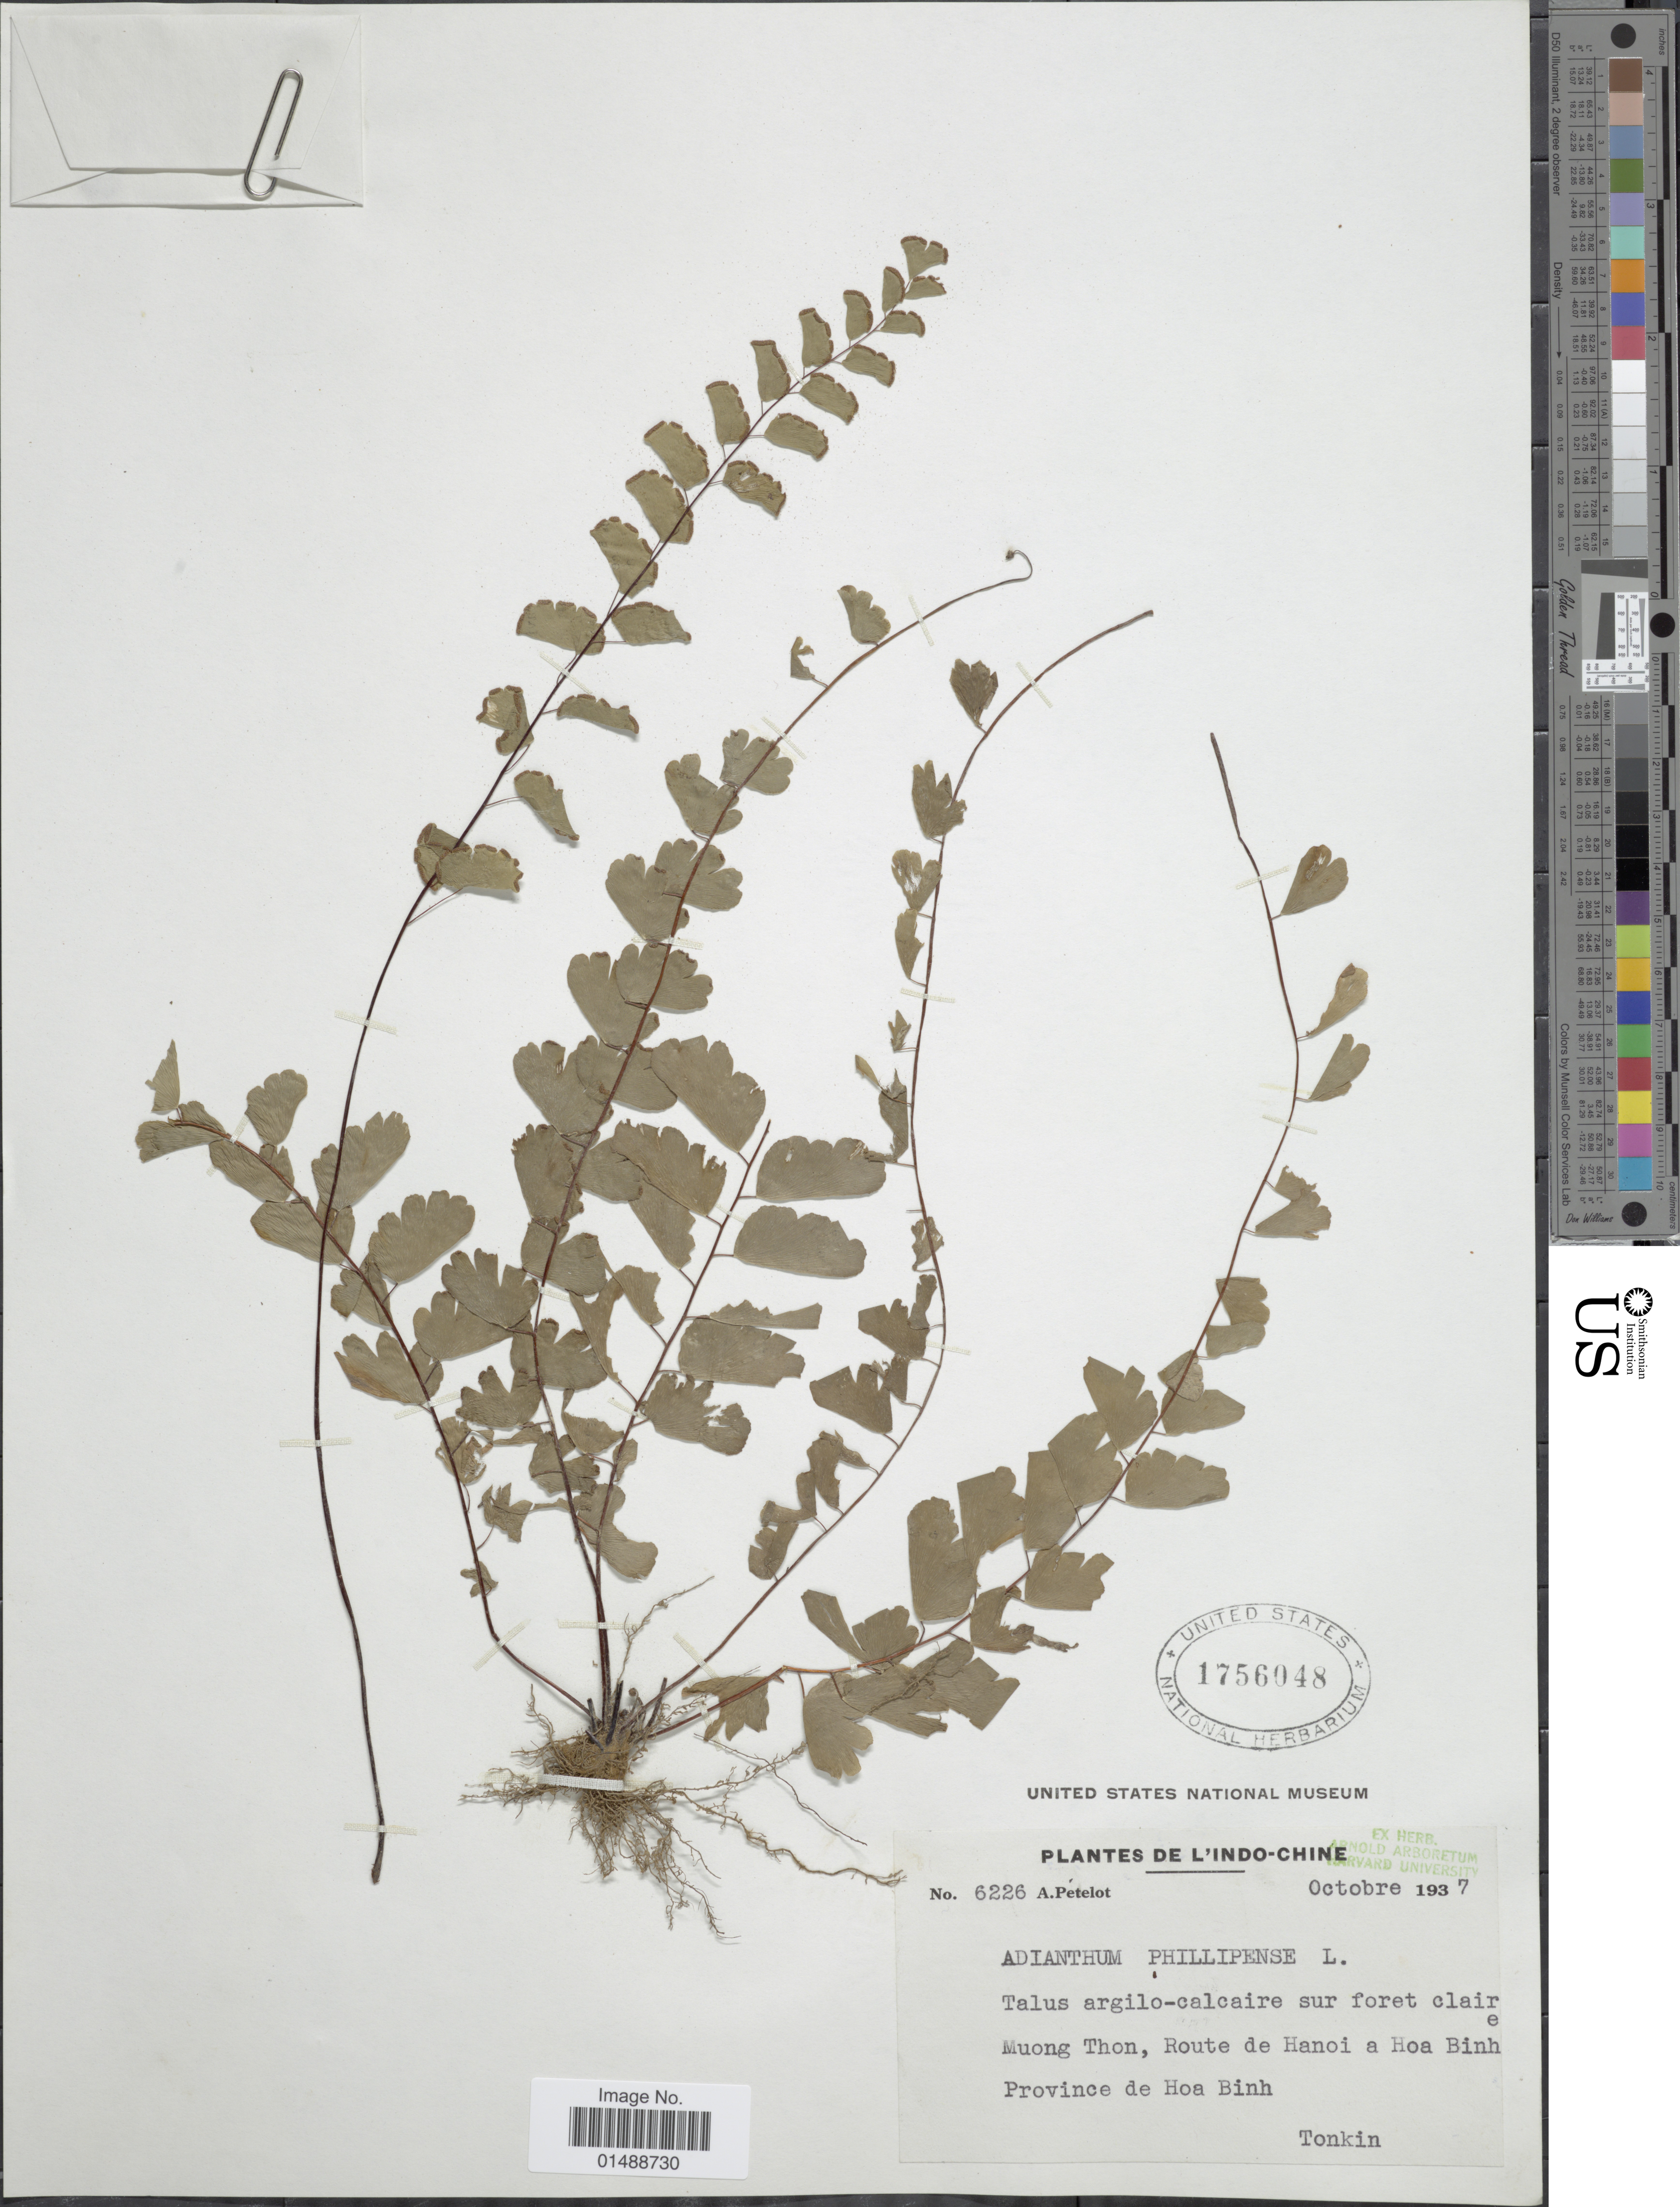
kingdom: Plantae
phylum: Tracheophyta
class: Polypodiopsida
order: Polypodiales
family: Pteridaceae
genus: Adiantum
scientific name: Adiantum philippense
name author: L.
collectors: A. Petelot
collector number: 6226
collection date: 1937-10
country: Vietnam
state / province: Hoa Binh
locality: L' indo-chine, Muong Thon, Route de Hanoi a Hoa Binh, Tonkin.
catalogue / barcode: US 1756048